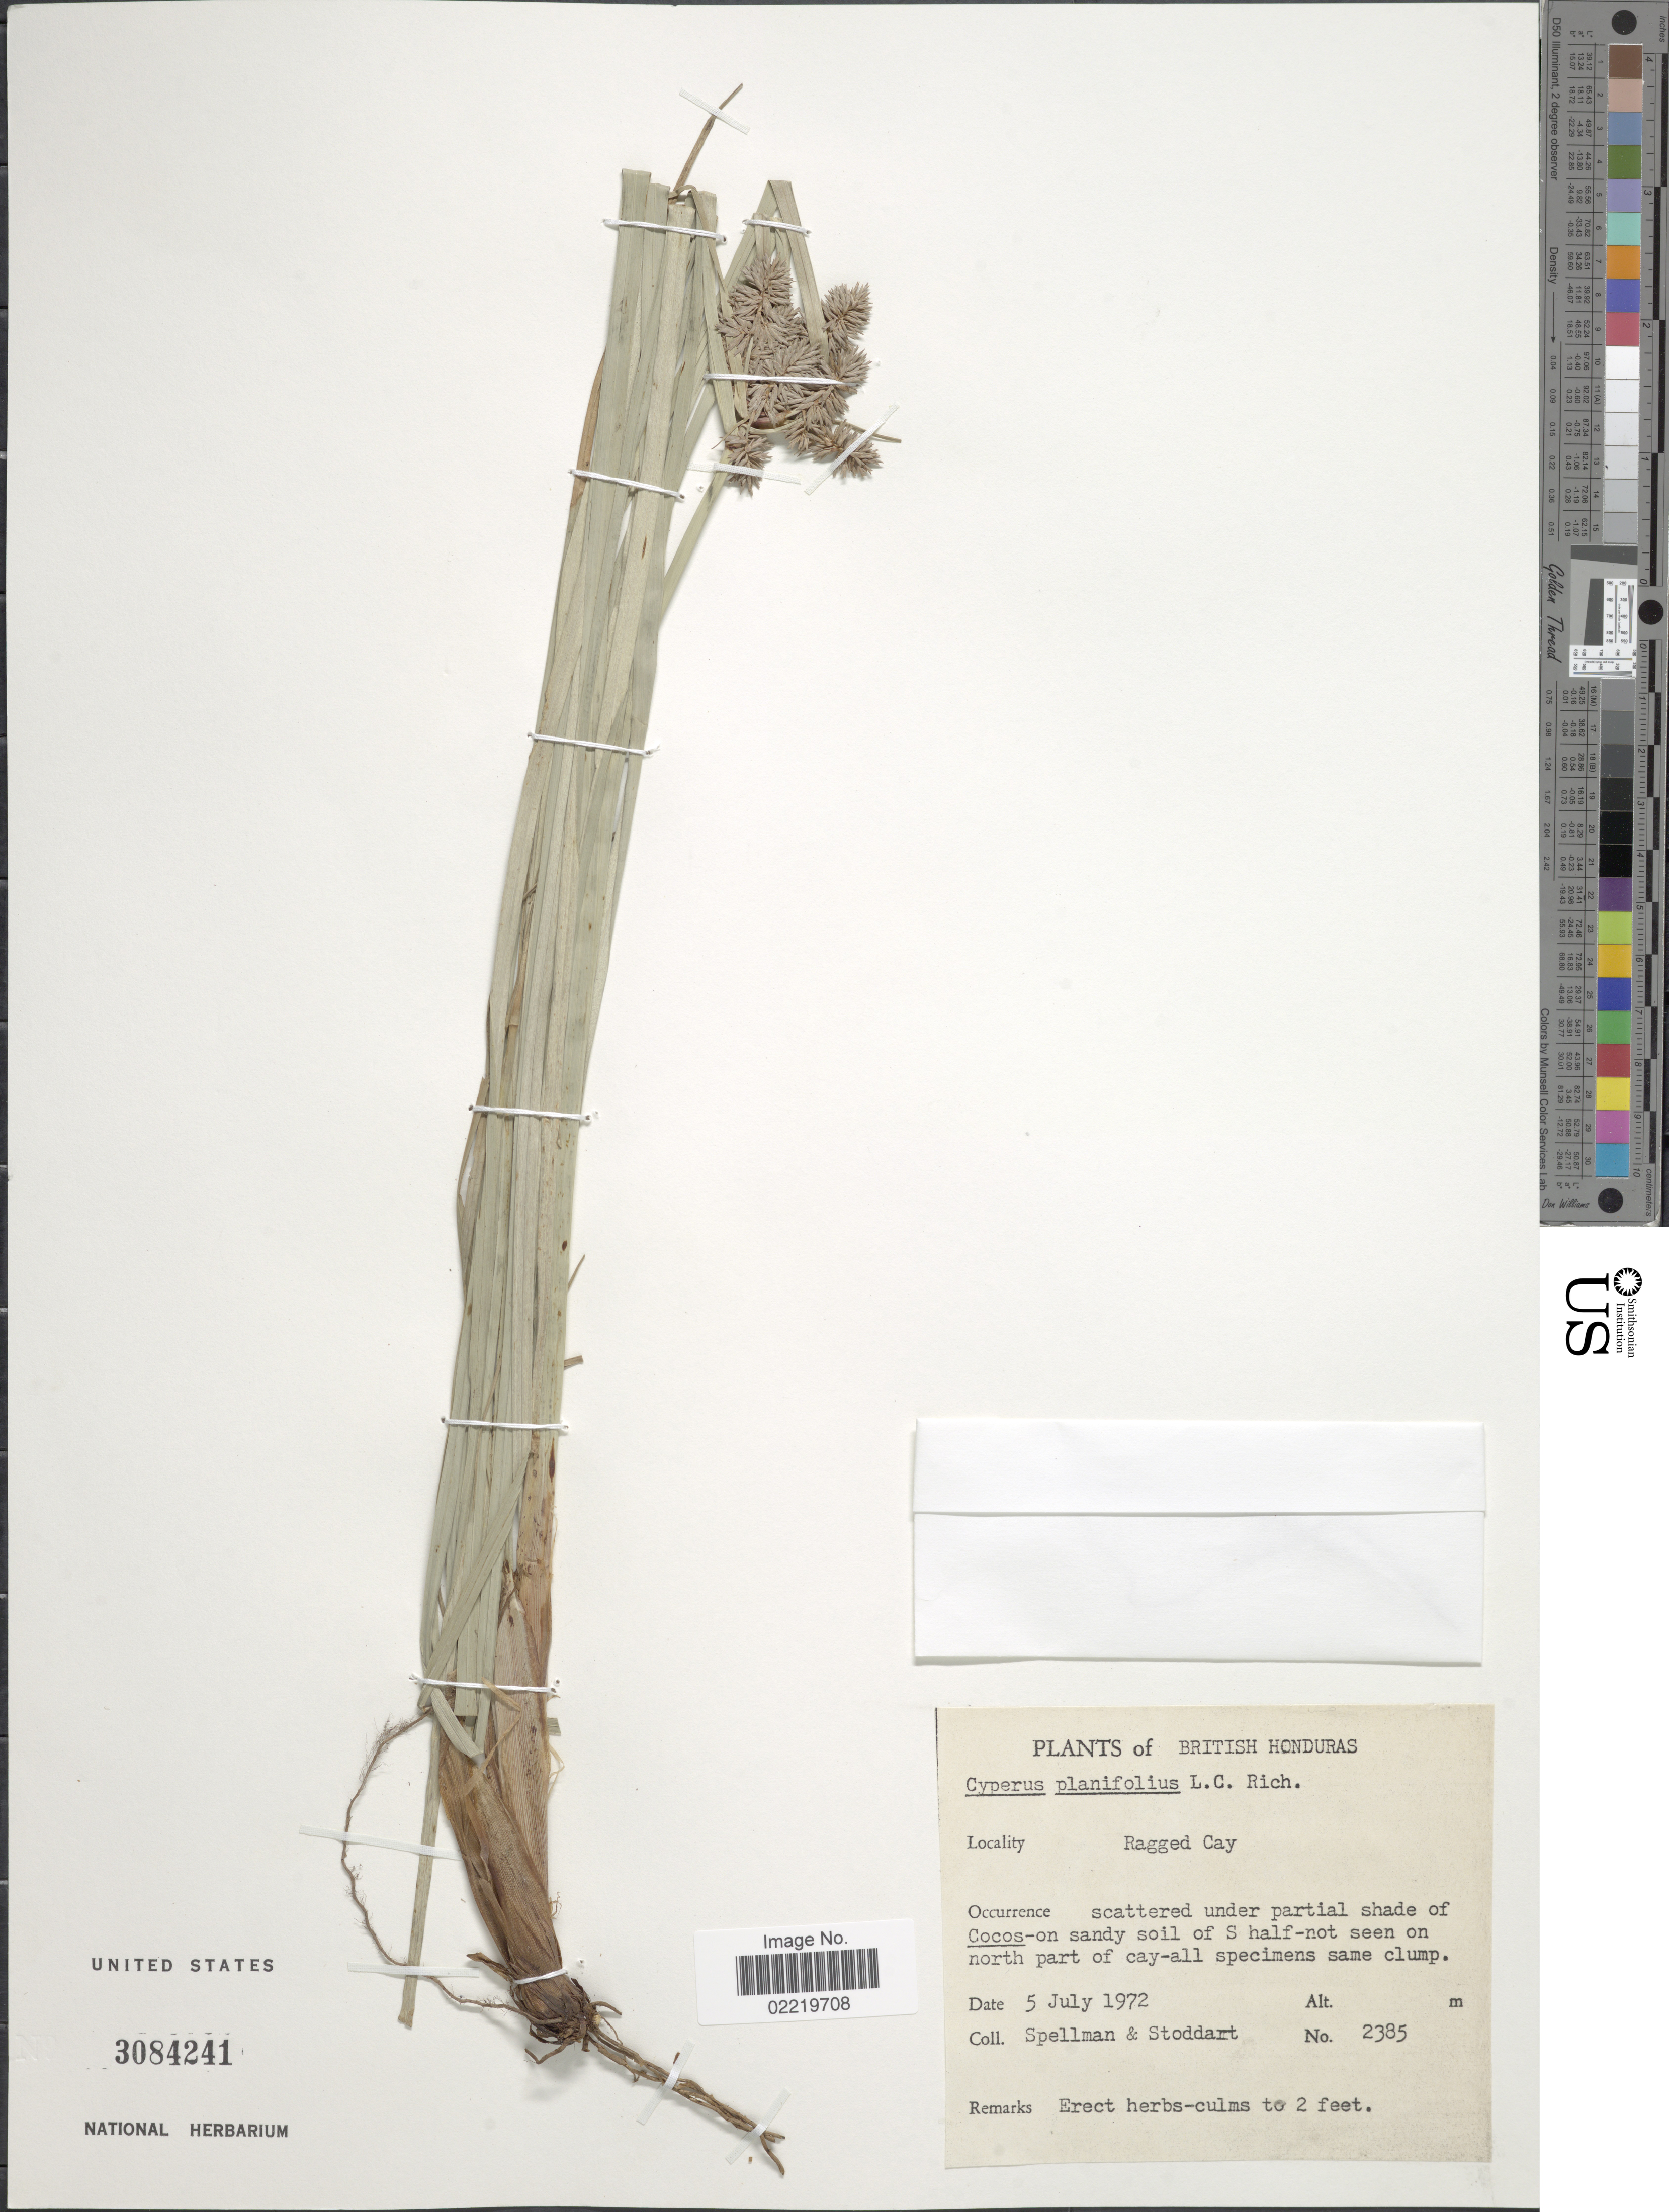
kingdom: Plantae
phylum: Tracheophyta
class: Liliopsida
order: Poales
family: Cyperaceae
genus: Cyperus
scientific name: Cyperus planifolius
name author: Rich.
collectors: Spellman, -- & -. Stoddart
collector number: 2385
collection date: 1972-07-05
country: Belize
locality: British Honduras, Ragged Cay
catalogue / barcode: US 3084241